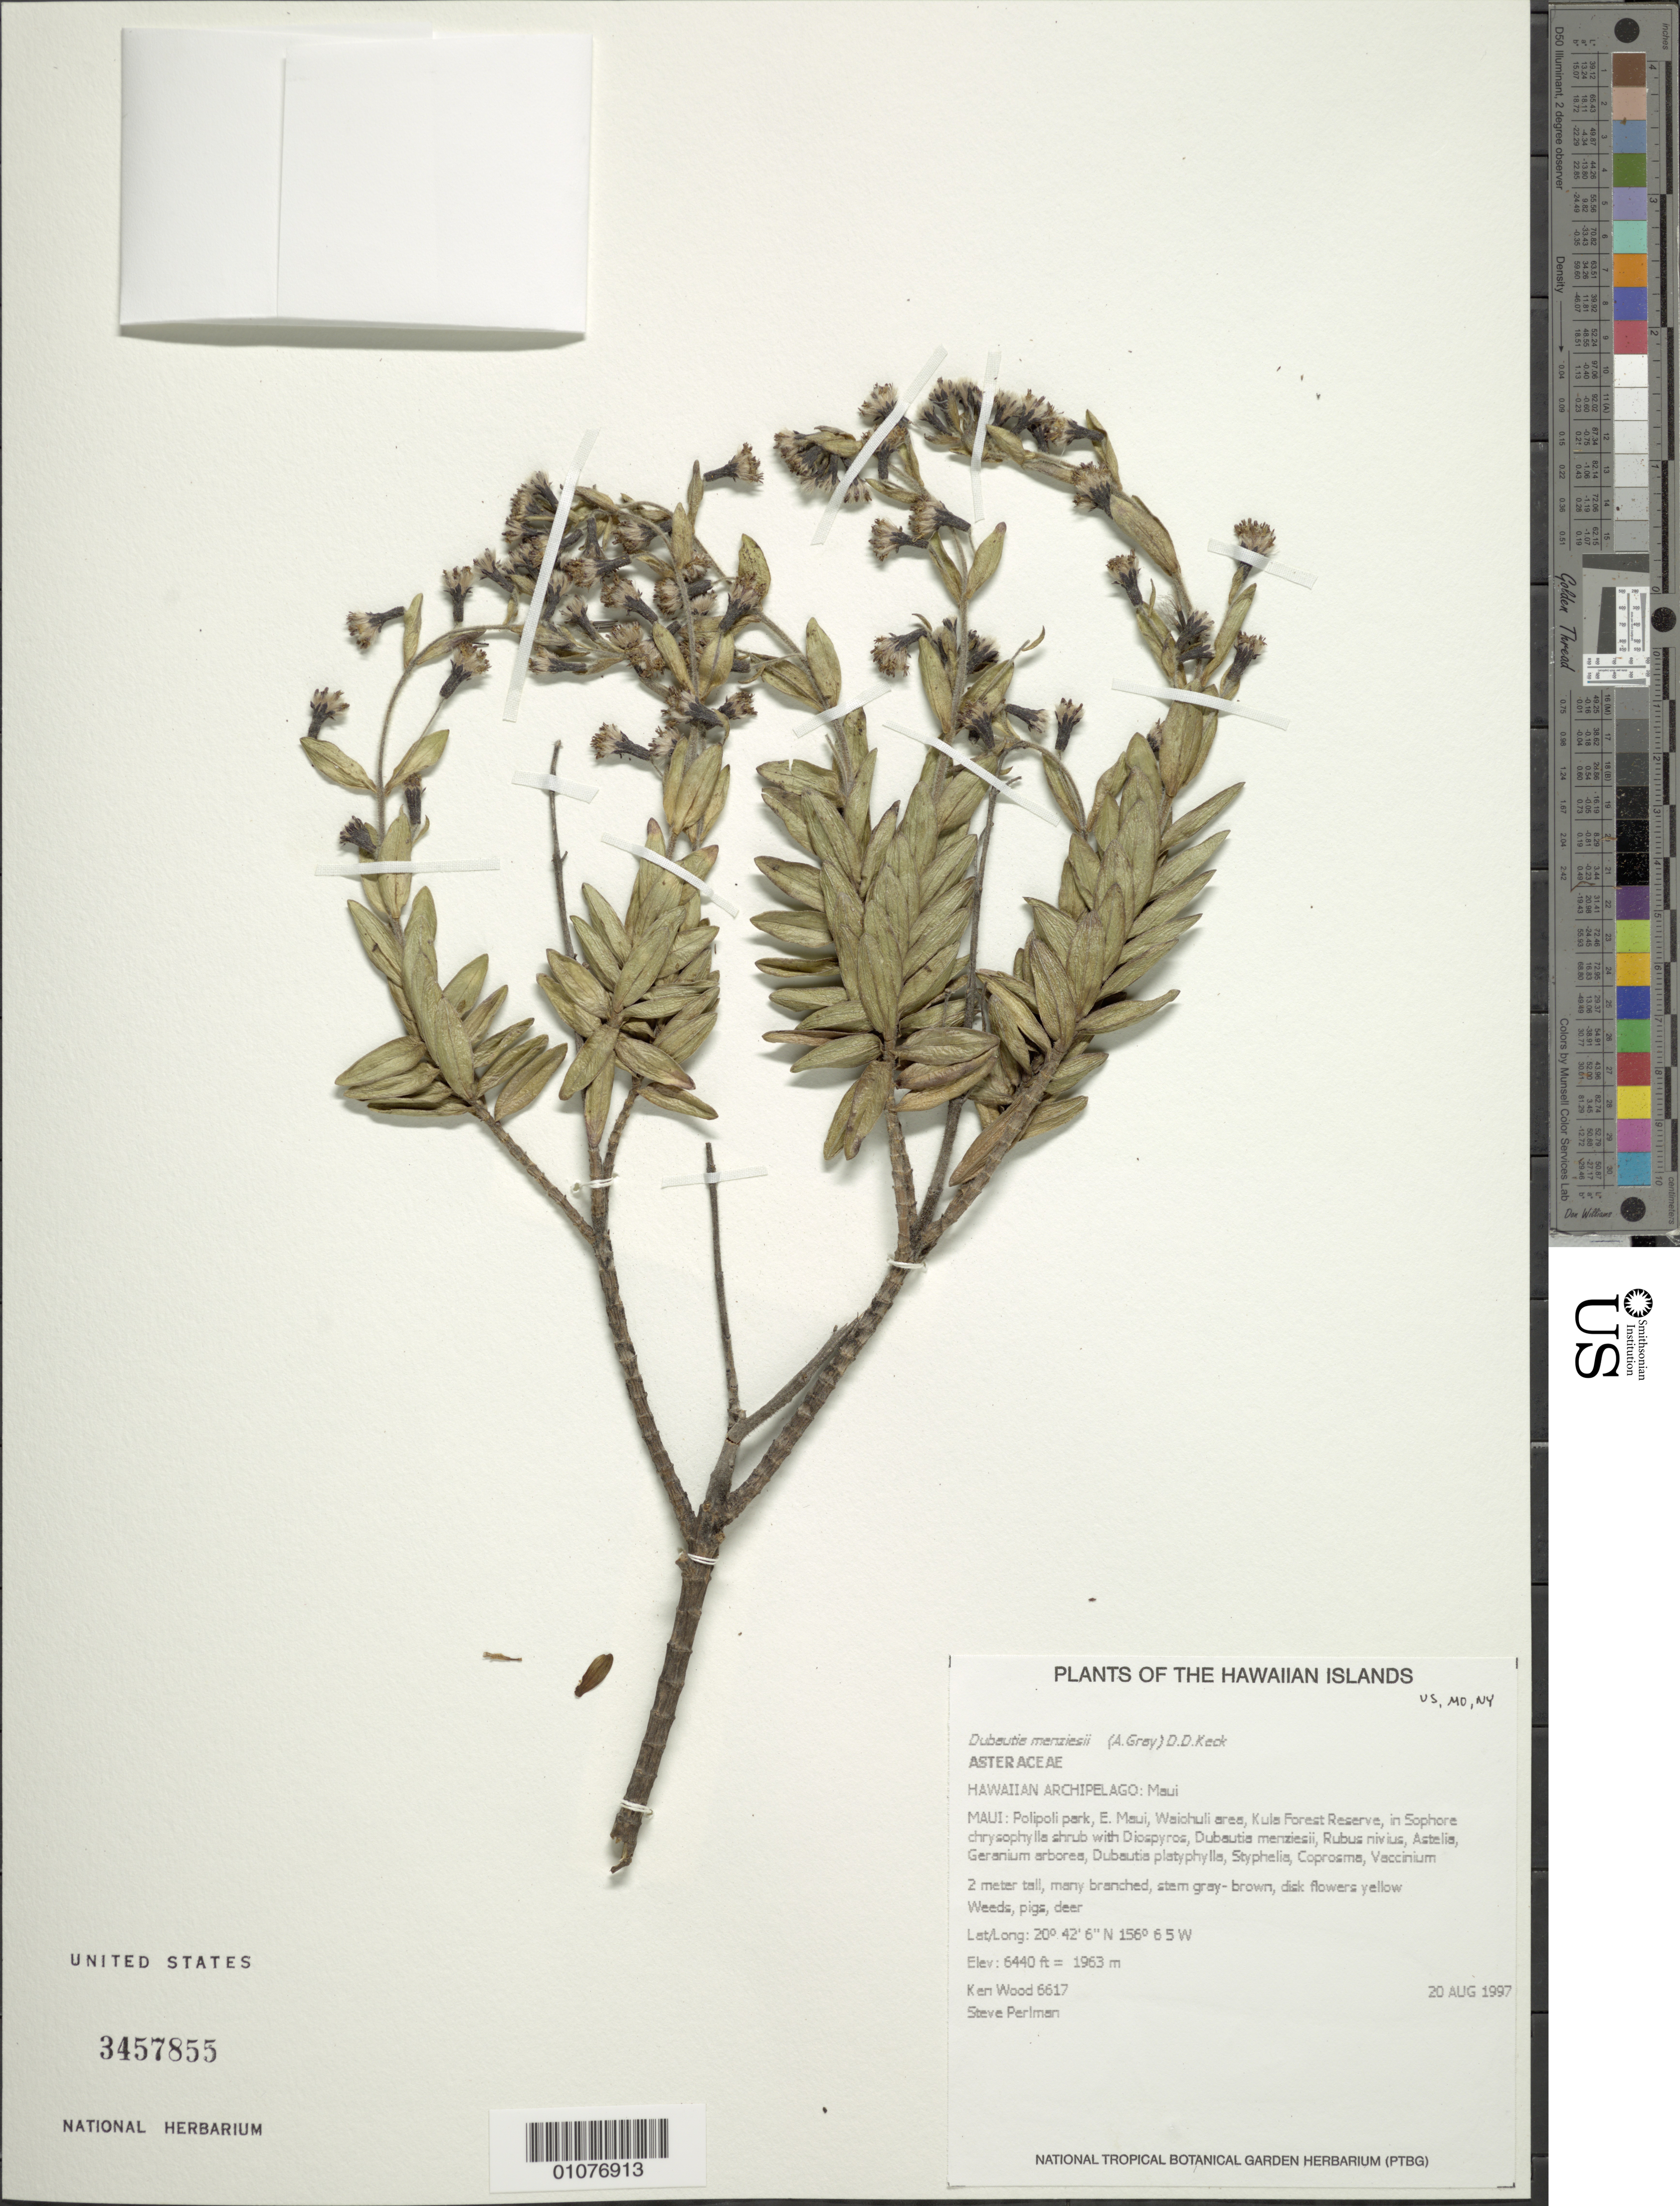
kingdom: Plantae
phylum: Tracheophyta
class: Magnoliopsida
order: Asterales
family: Asteraceae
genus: Dubautia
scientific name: Dubautia menziesii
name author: (A. Gray) D.D. Keck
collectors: K. R. Wood & S. P. Perlman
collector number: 6617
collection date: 1997-08-20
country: United States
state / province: Hawaii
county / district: Maui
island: Maui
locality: Polipoli park, E Maui, Waiohuli area, Kula Forest Reserve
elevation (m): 1963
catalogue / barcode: US 3457855